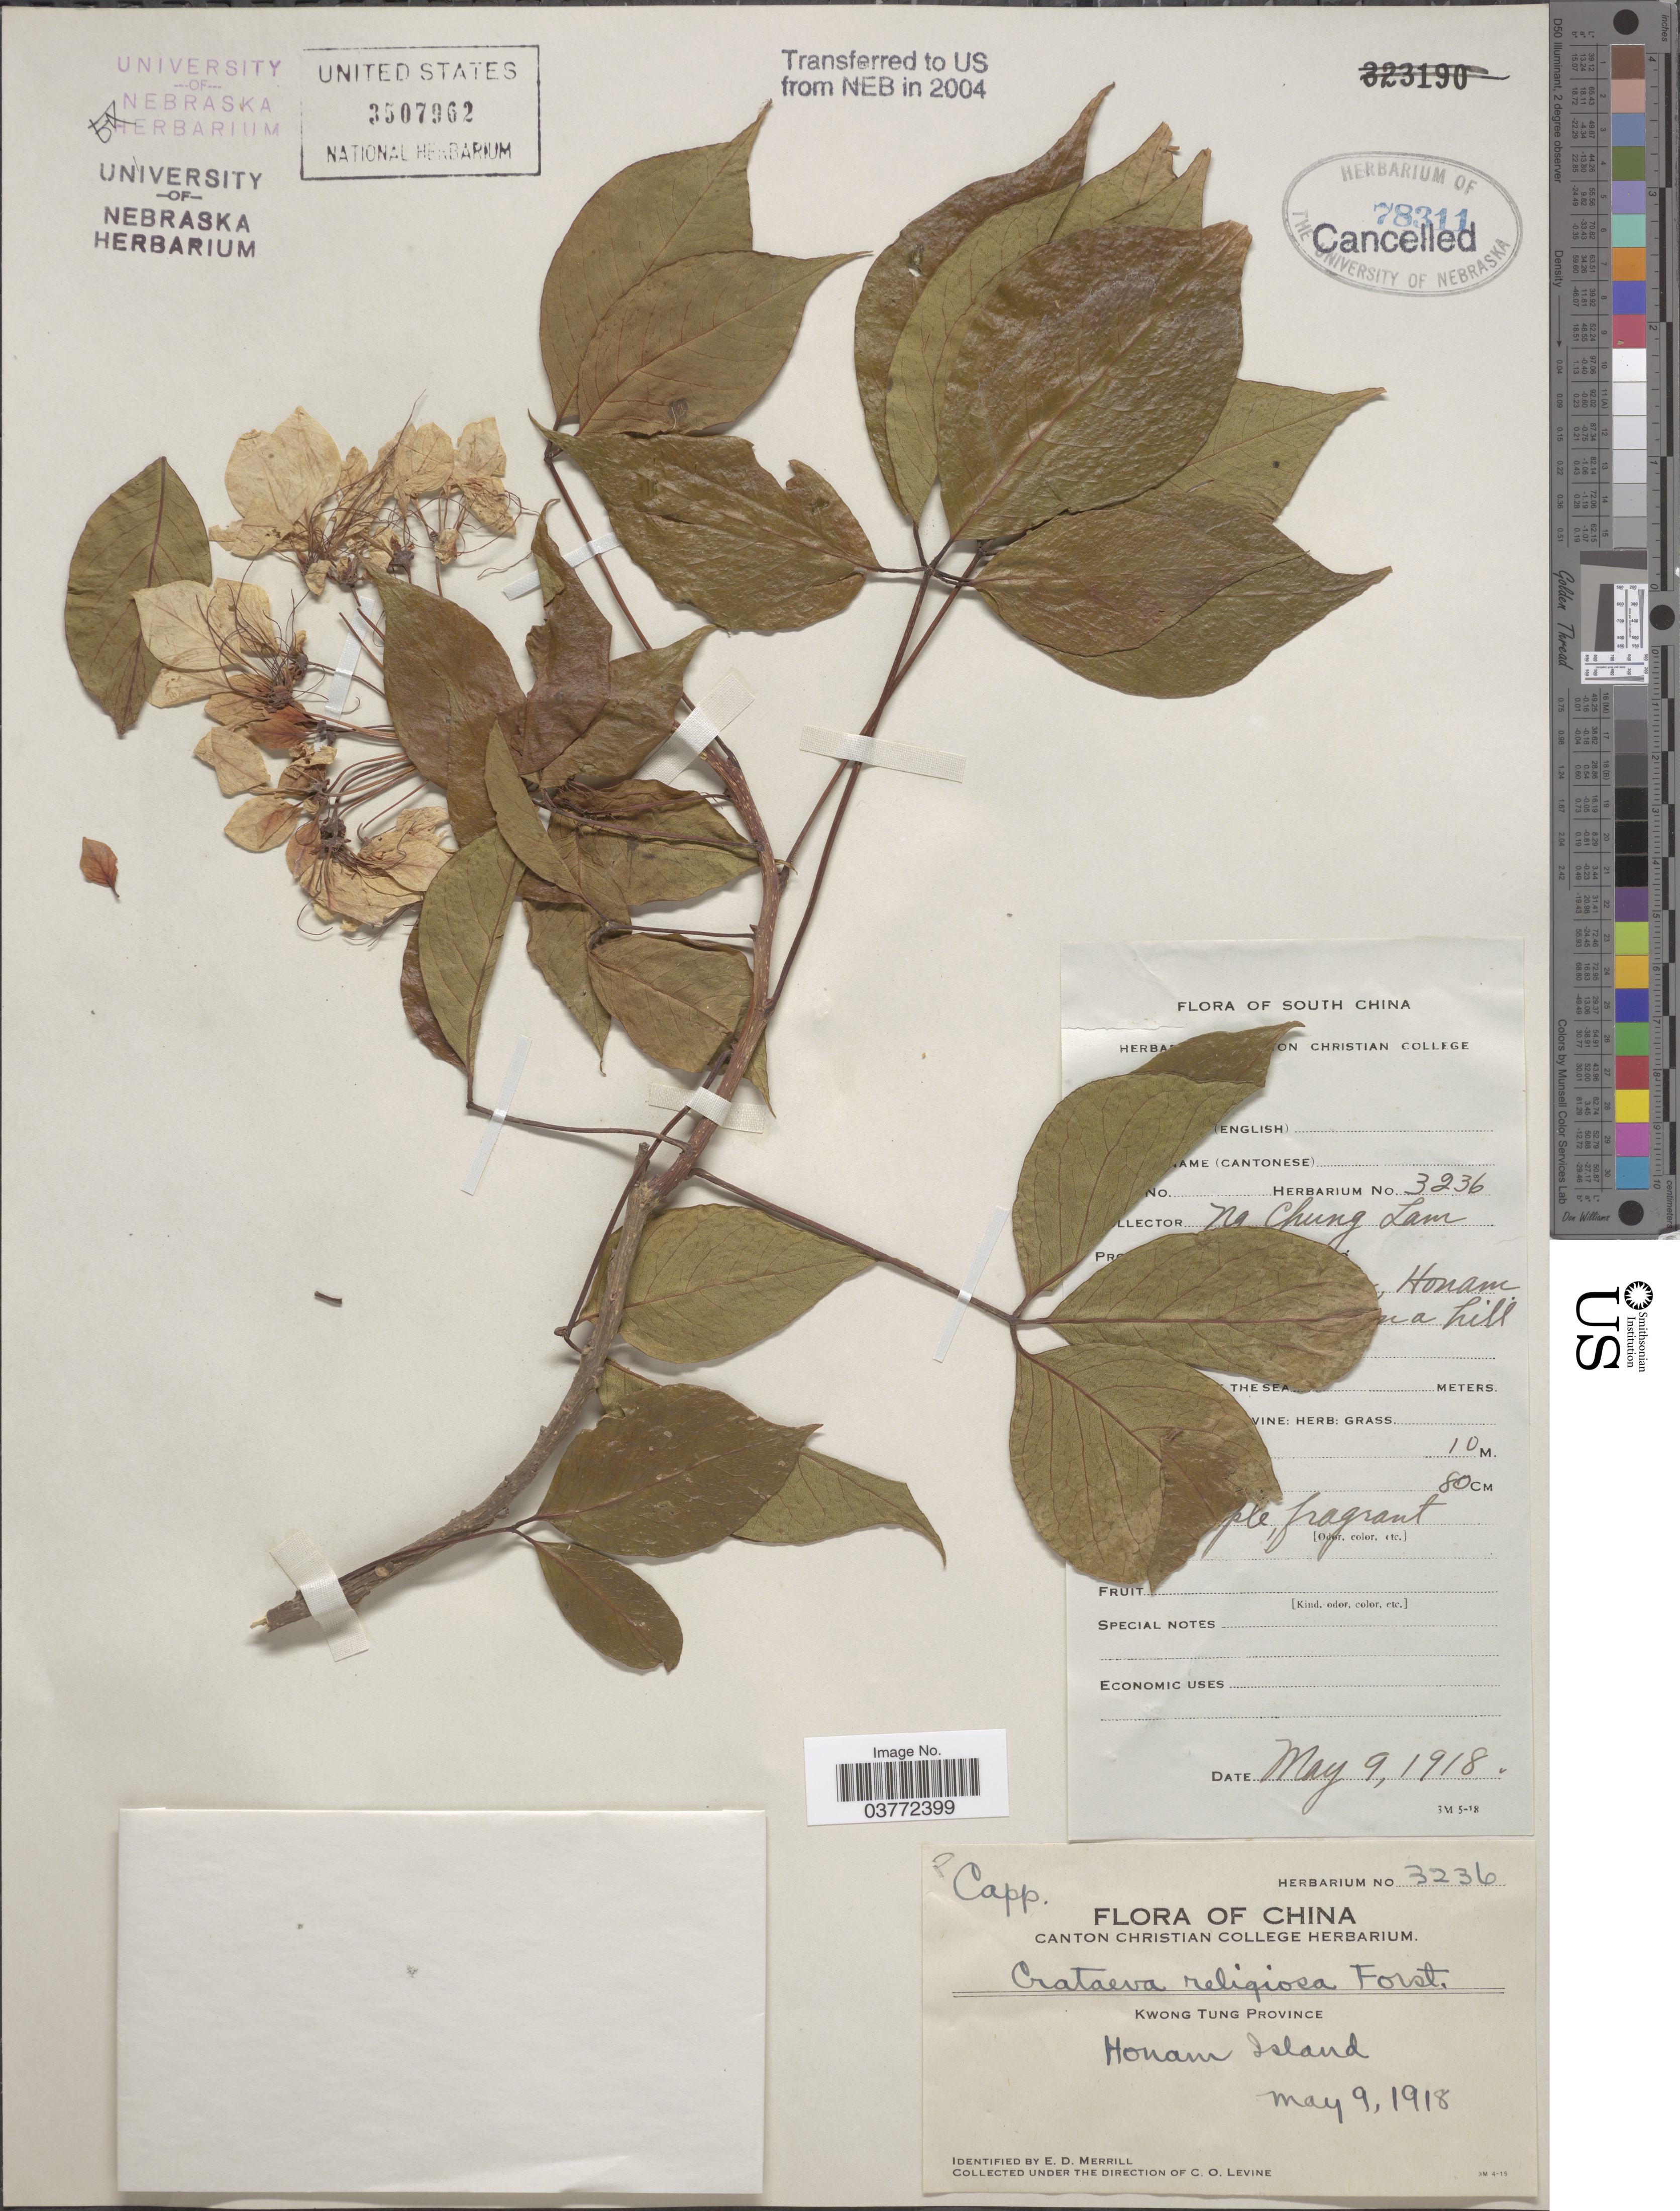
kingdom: Plantae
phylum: Tracheophyta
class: Magnoliopsida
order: Brassicales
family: Capparaceae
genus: Crateva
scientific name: Crateva religiosa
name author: G. Forst.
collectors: N. C. Lam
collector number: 3236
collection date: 1918-05-09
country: China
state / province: Guangdong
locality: South China, Kwong Tung Province. Honam Island.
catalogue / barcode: US 3507962